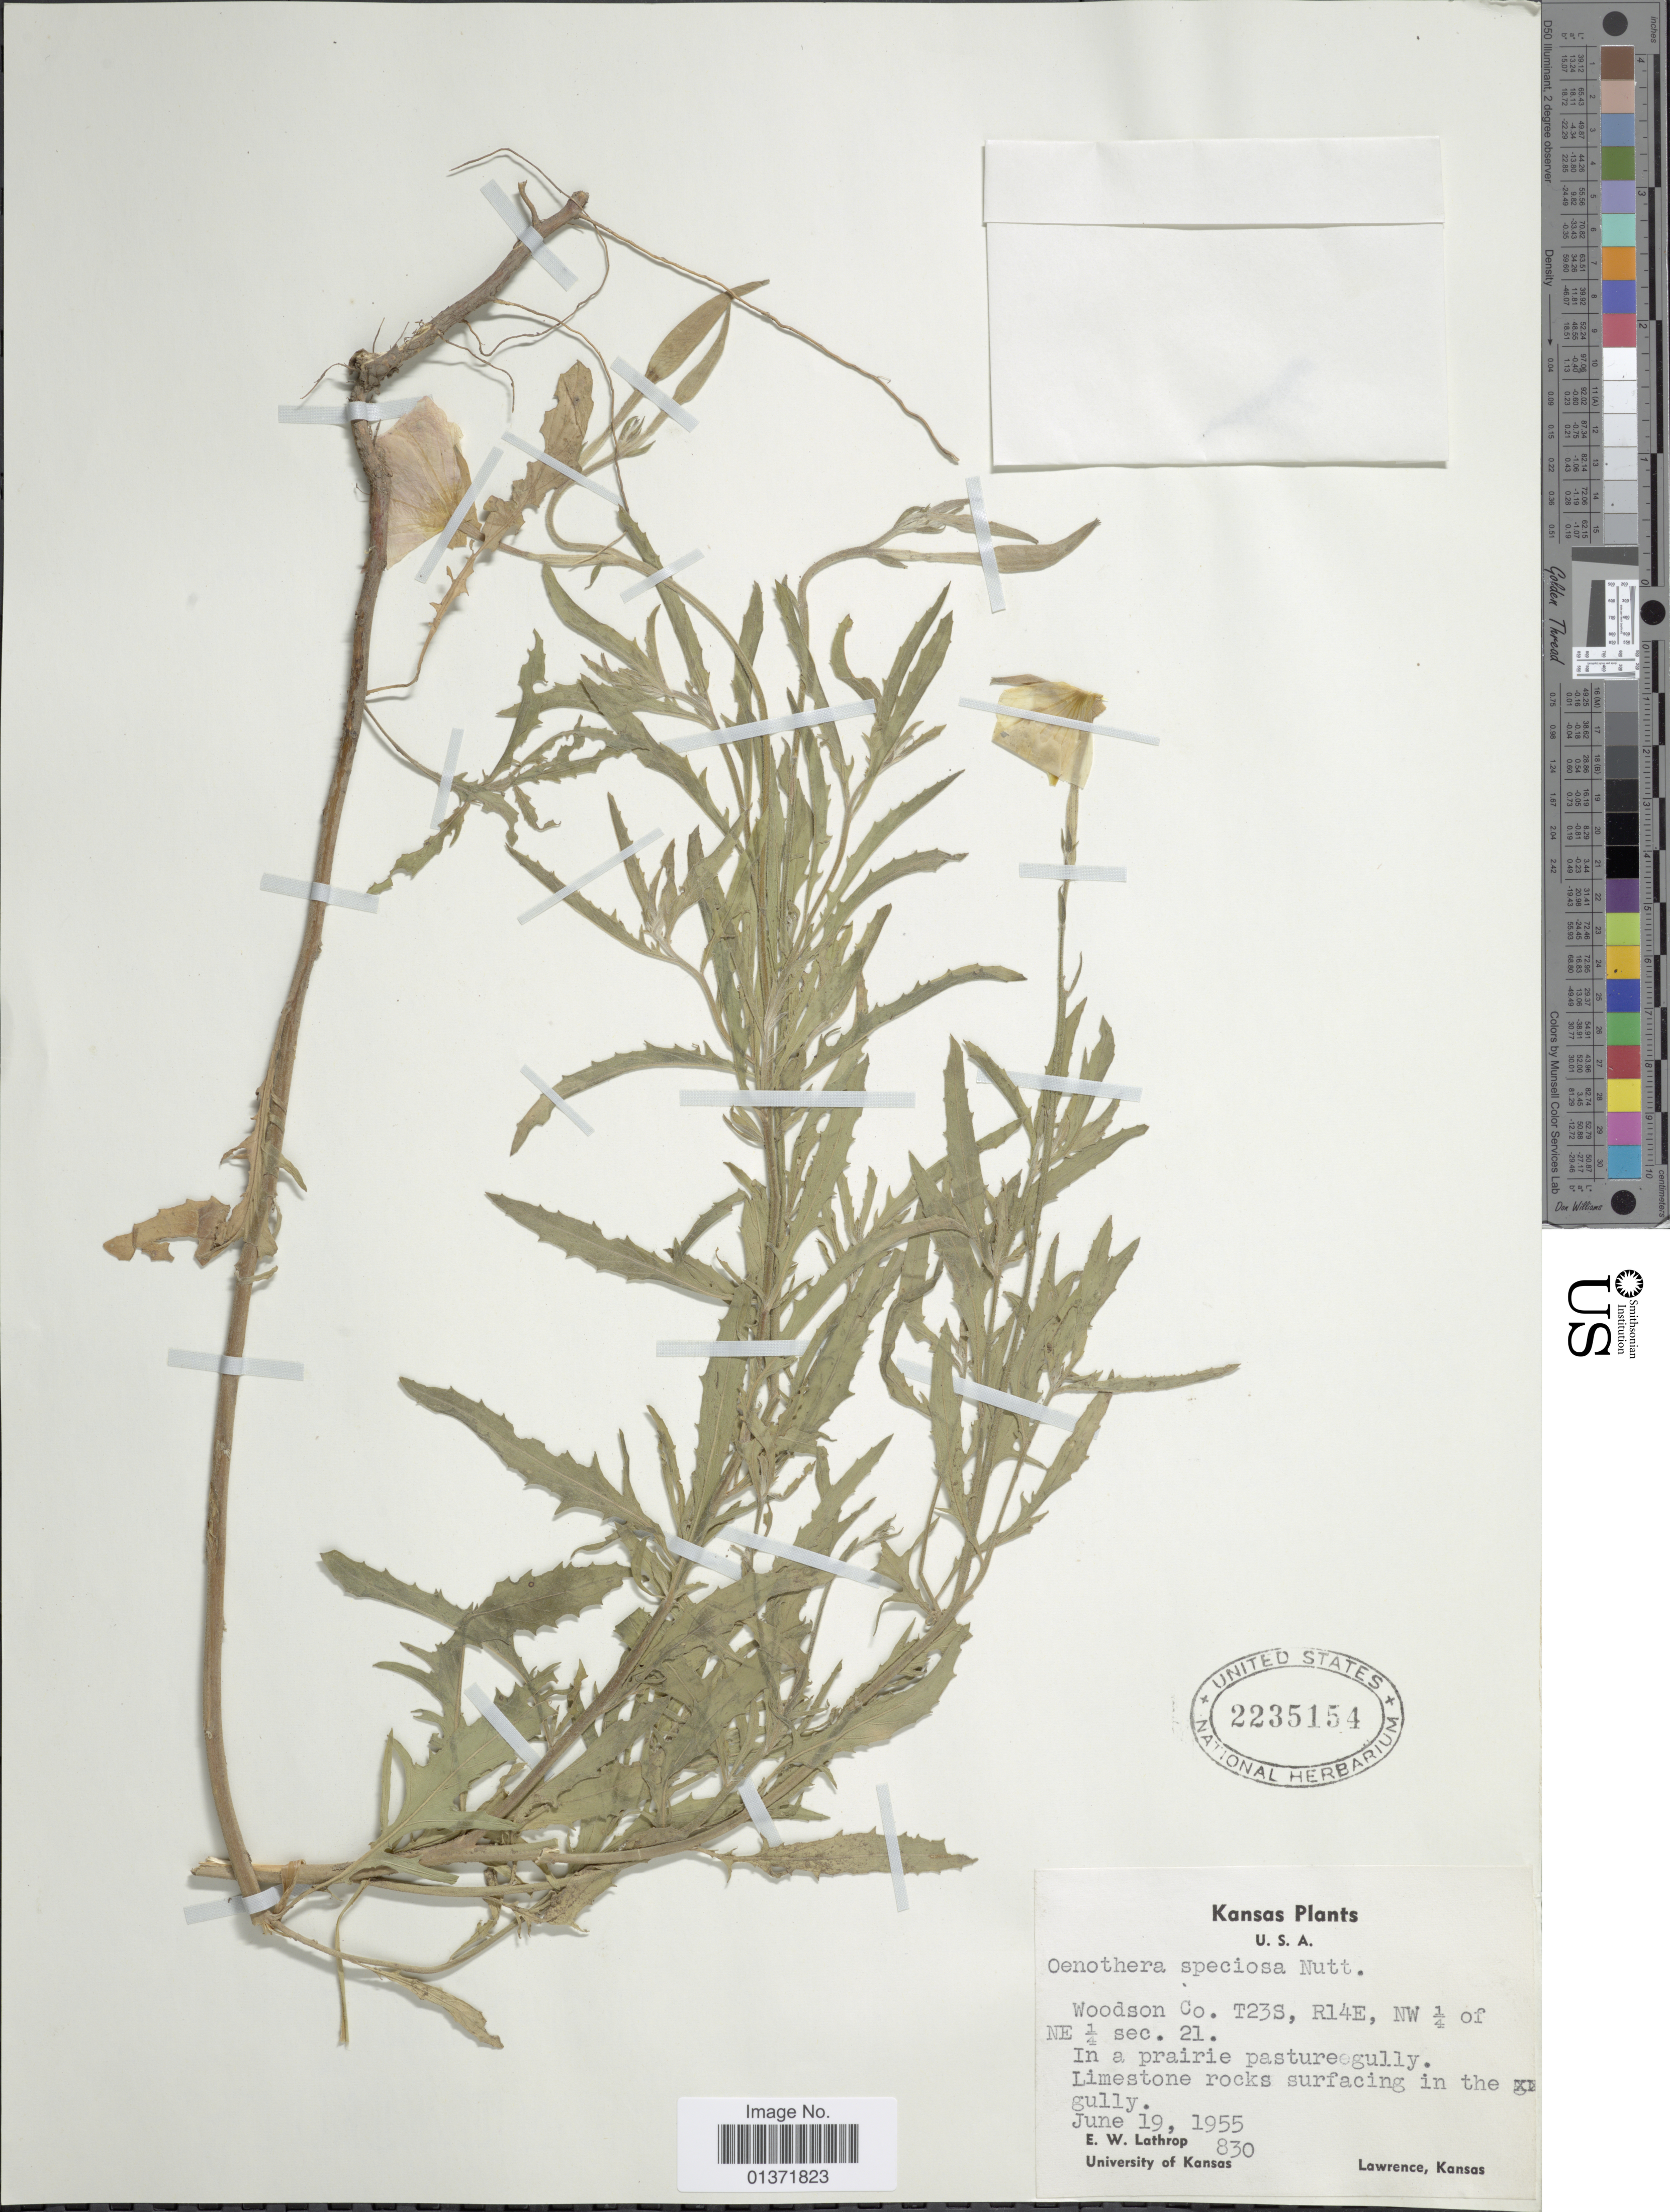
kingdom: Plantae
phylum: Tracheophyta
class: Magnoliopsida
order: Myrtales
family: Onagraceae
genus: Oenothera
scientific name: Oenothera speciosa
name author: Nutt.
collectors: E. W. Lathrop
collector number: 830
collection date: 1955-06-19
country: United States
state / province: Kansas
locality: Woodson Co. T23S, R14E, NW ¼ of NE ¼ sec. 21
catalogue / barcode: US 2235154